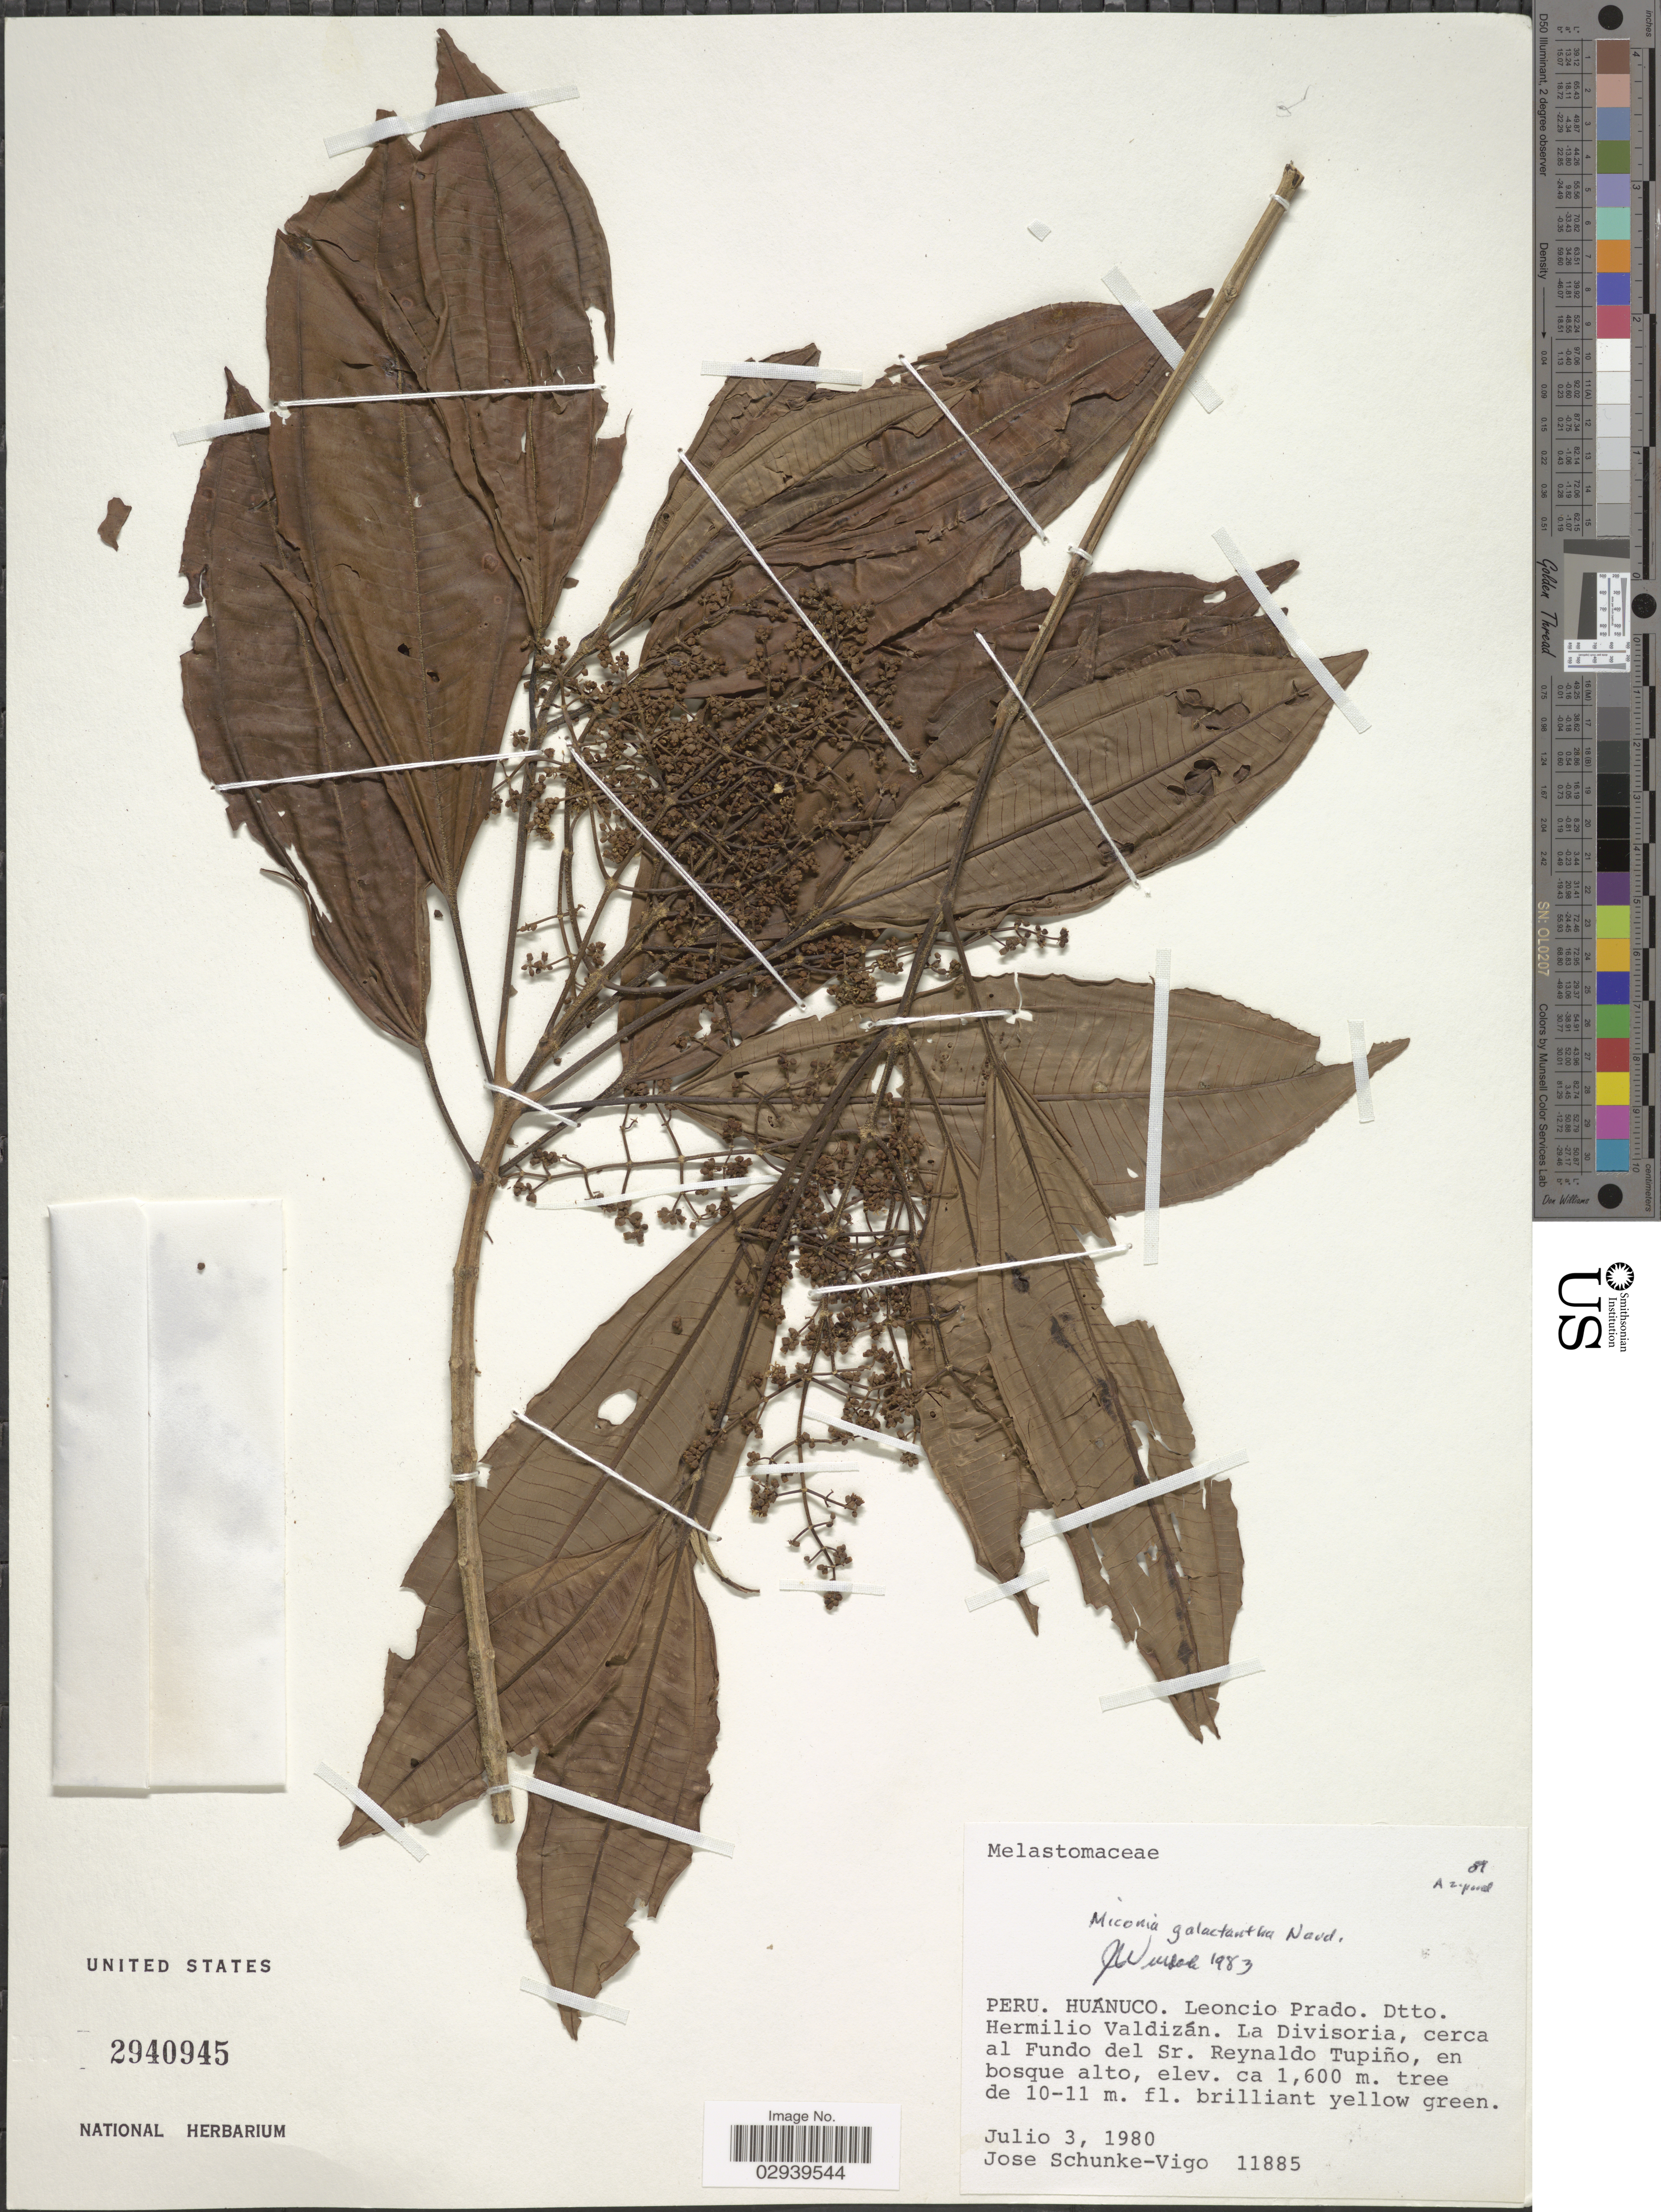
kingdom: Plantae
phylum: Tracheophyta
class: Magnoliopsida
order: Myrtales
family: Melastomataceae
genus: Miconia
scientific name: Miconia galactantha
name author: Naudin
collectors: J. Schunke Vigo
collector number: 11885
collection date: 1980-07-03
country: Peru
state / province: Huánuco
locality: Leoncio Prado. Dtto. Hermilio Valdizán. La Divisoria, cerca al Fundo del Sr. Reynaldo Tupiño.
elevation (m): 1600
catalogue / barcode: US 2940945